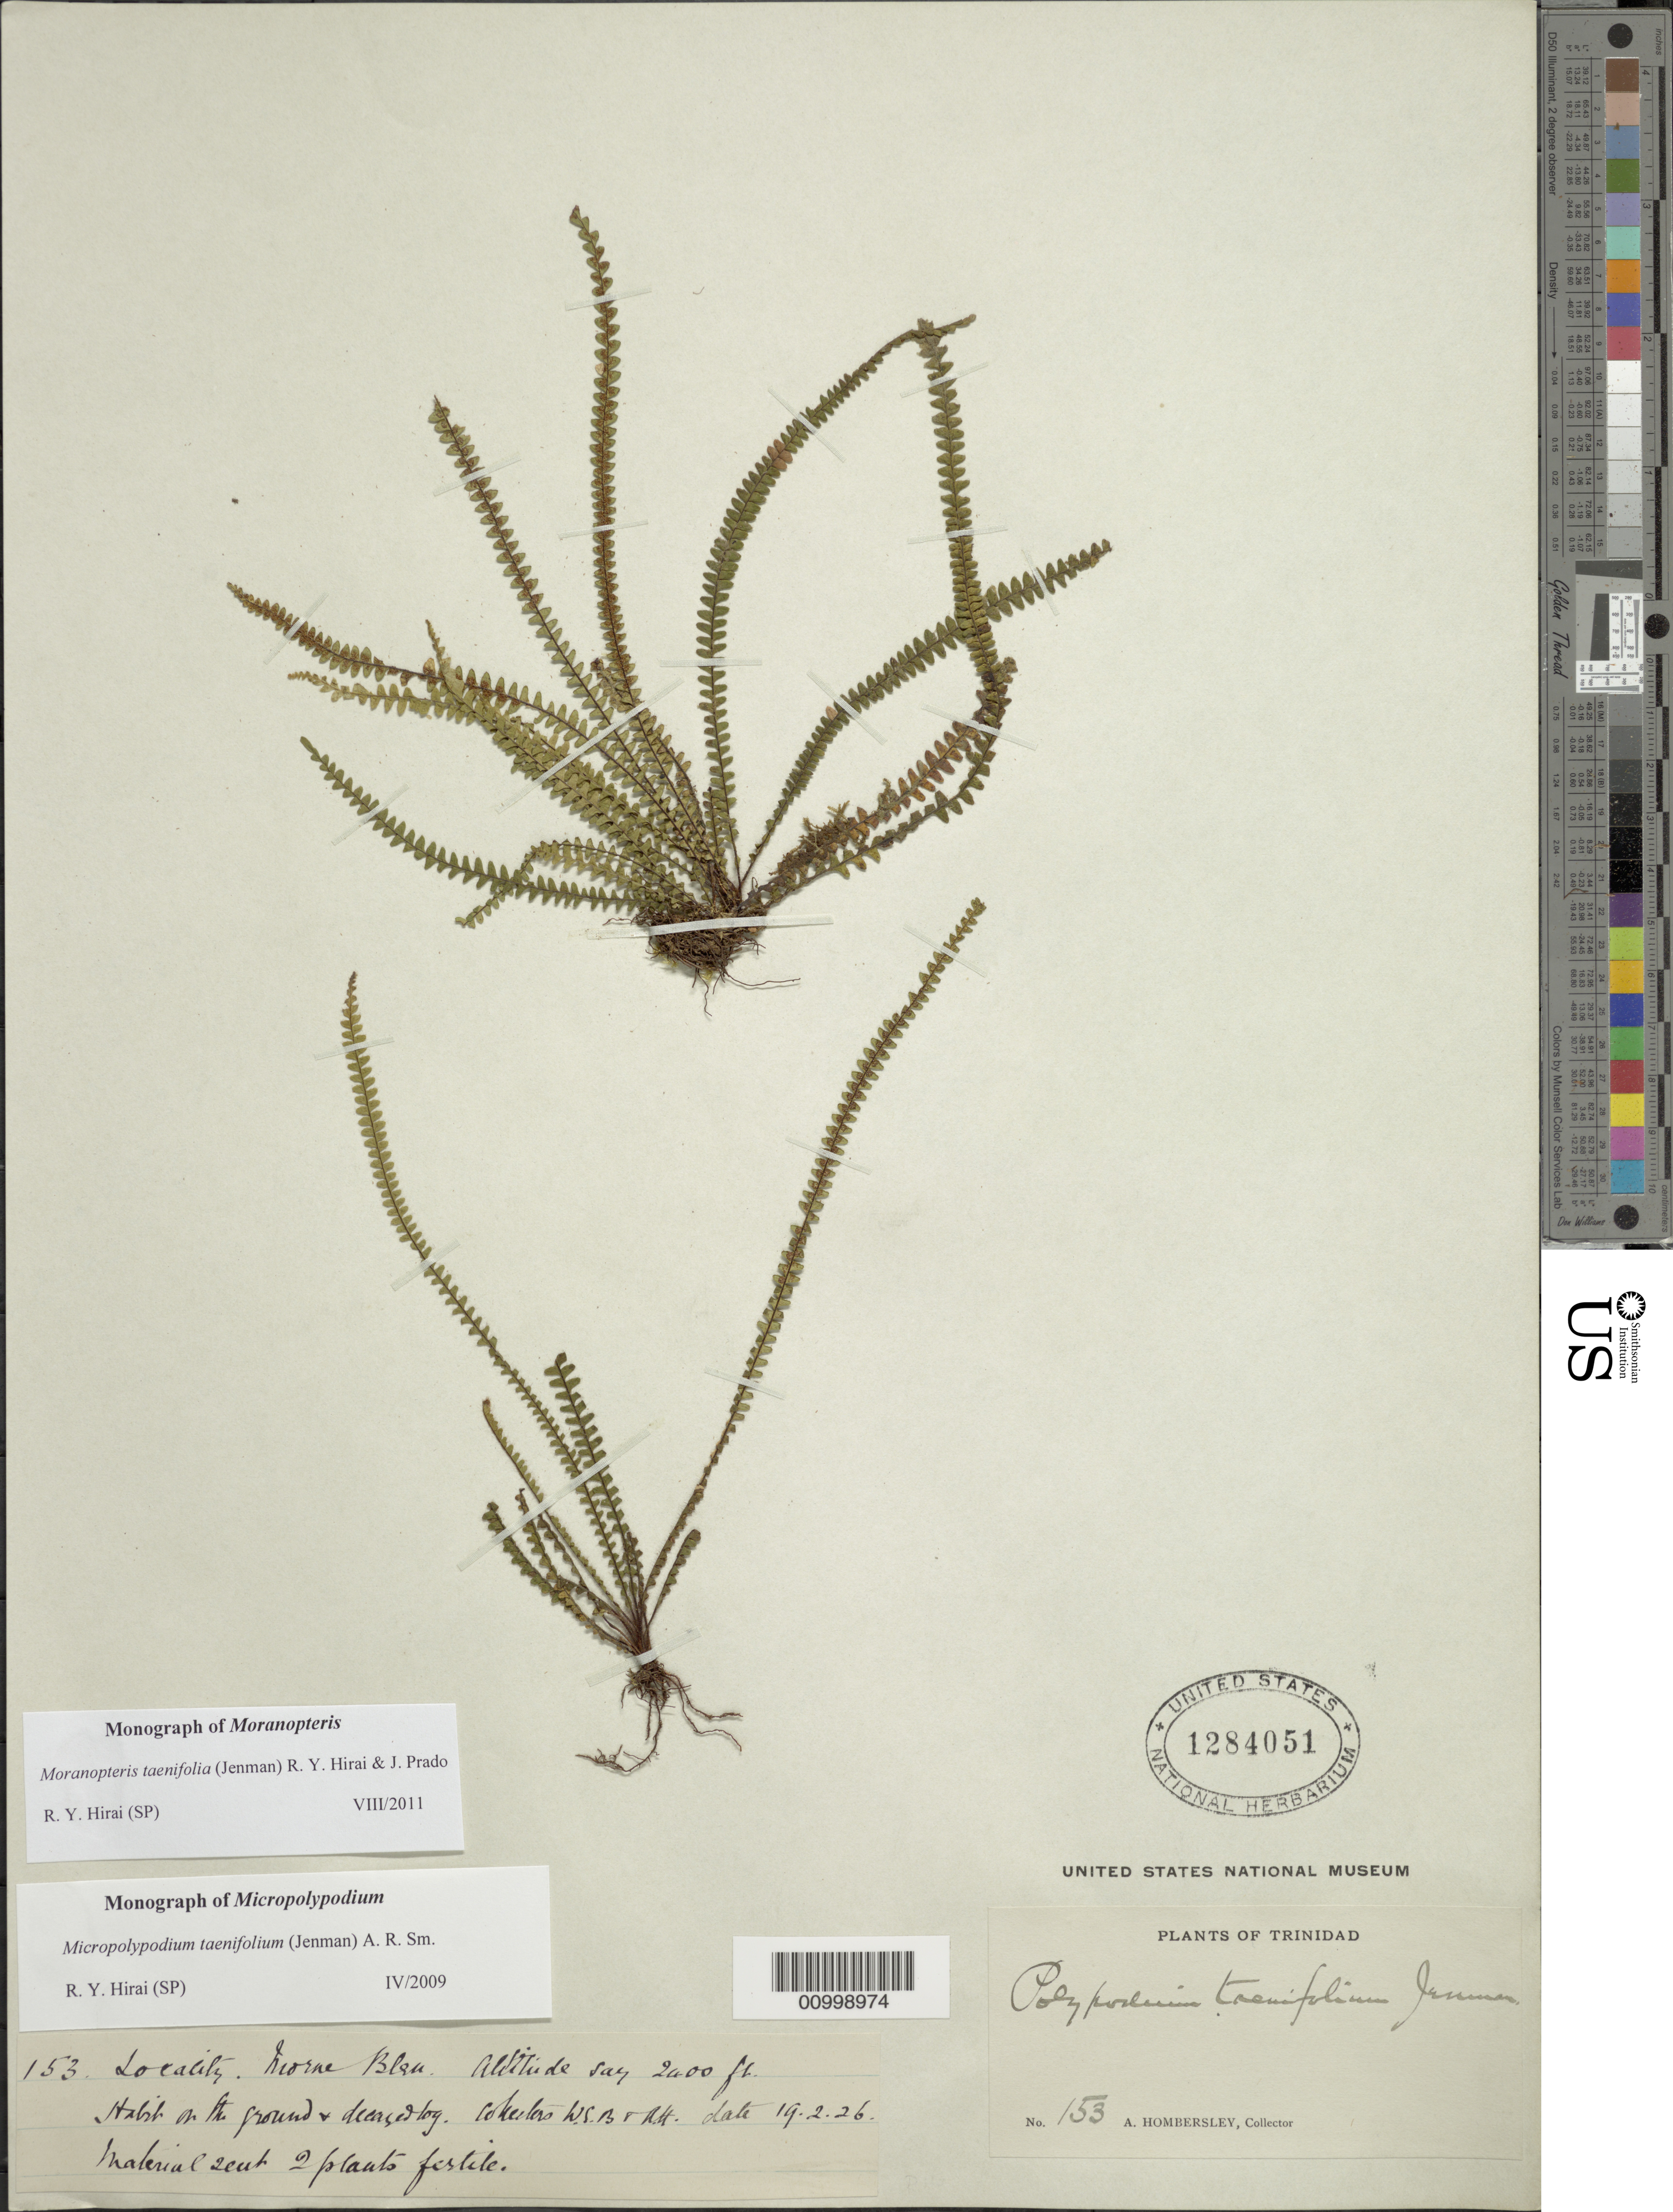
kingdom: Plantae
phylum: Tracheophyta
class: Polypodiopsida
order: Polypodiales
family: Polypodiaceae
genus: Moranopteris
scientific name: Moranopteris taenifolia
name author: (Jenman) R. Y. Hirai & J. Prado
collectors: A. Hombersley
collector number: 153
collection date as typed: Transcribed d/m/y: 19/2/26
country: Trinidad and Tobago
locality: Trinidad, Morne Bleu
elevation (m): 732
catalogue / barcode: US 1284051